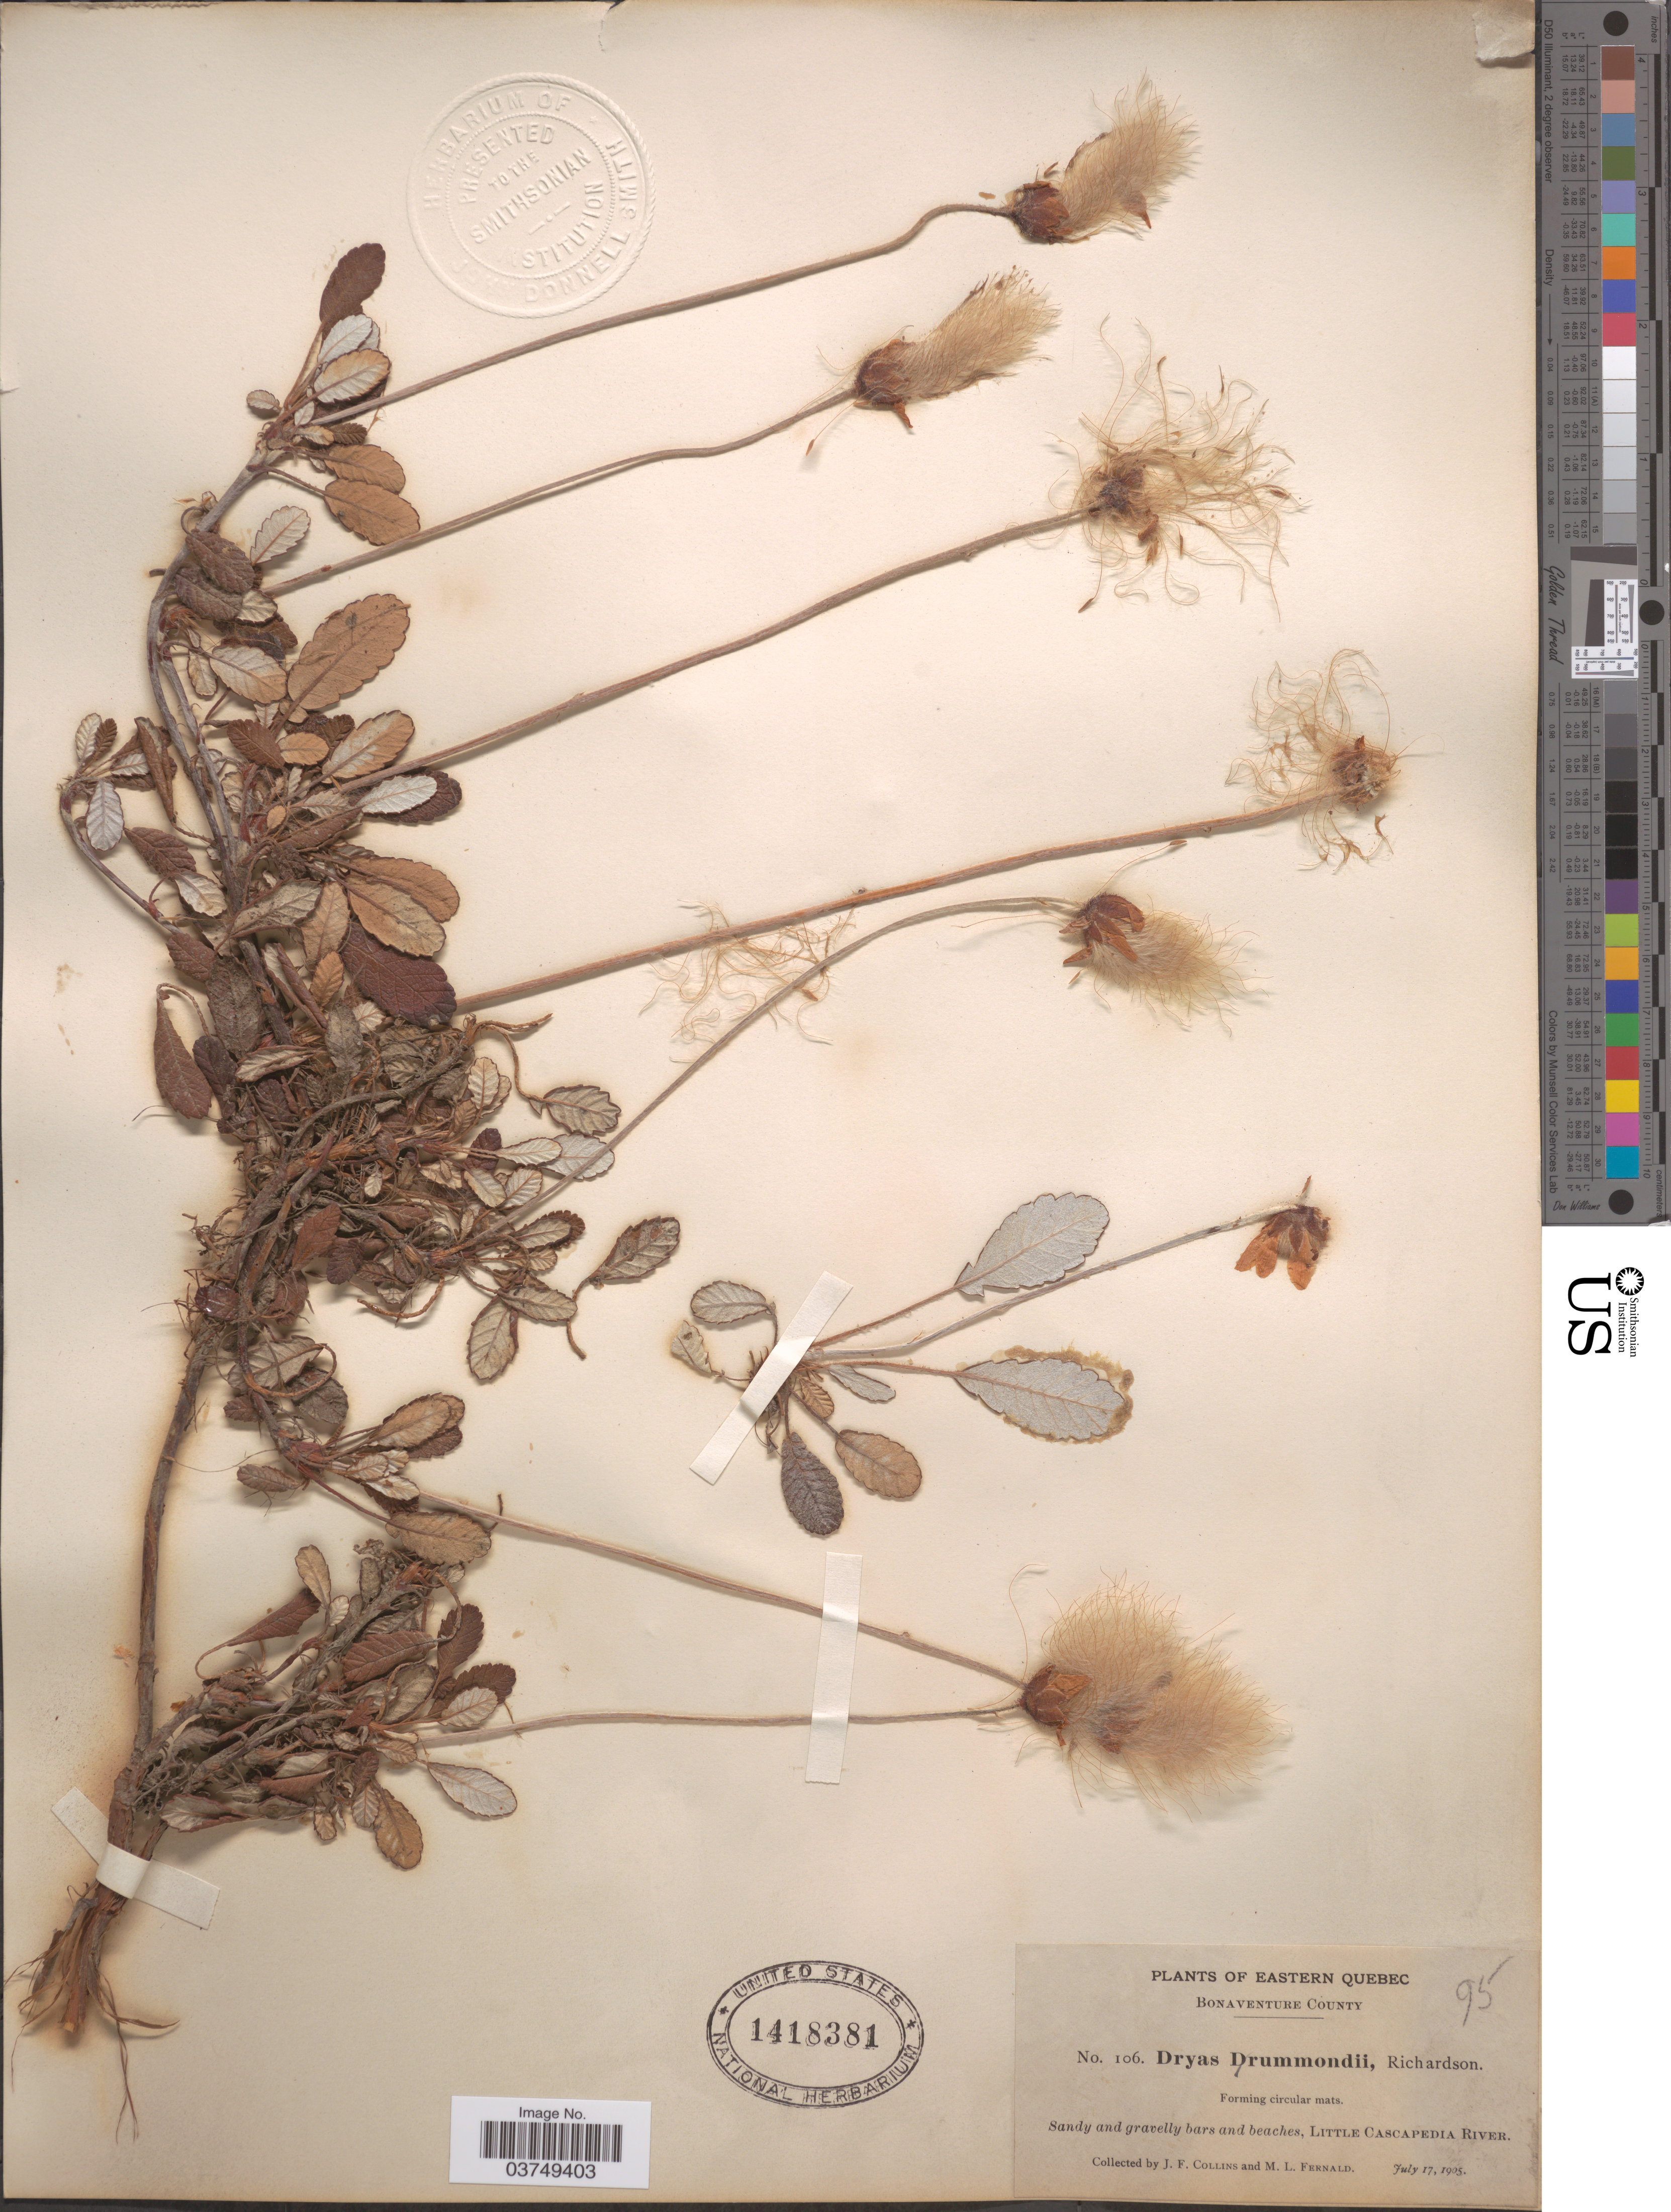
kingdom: Plantae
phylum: Tracheophyta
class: Magnoliopsida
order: Rosales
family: Rosaceae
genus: Dryas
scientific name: Dryas drummondii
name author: Hook. & Richardson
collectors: J. Collins & M. L. Fernald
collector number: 106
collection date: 1905-07-17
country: Canada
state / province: Quebec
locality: Eastern Quebec. Bonaventure County. Little Cascapedia River.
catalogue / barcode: US 1418381